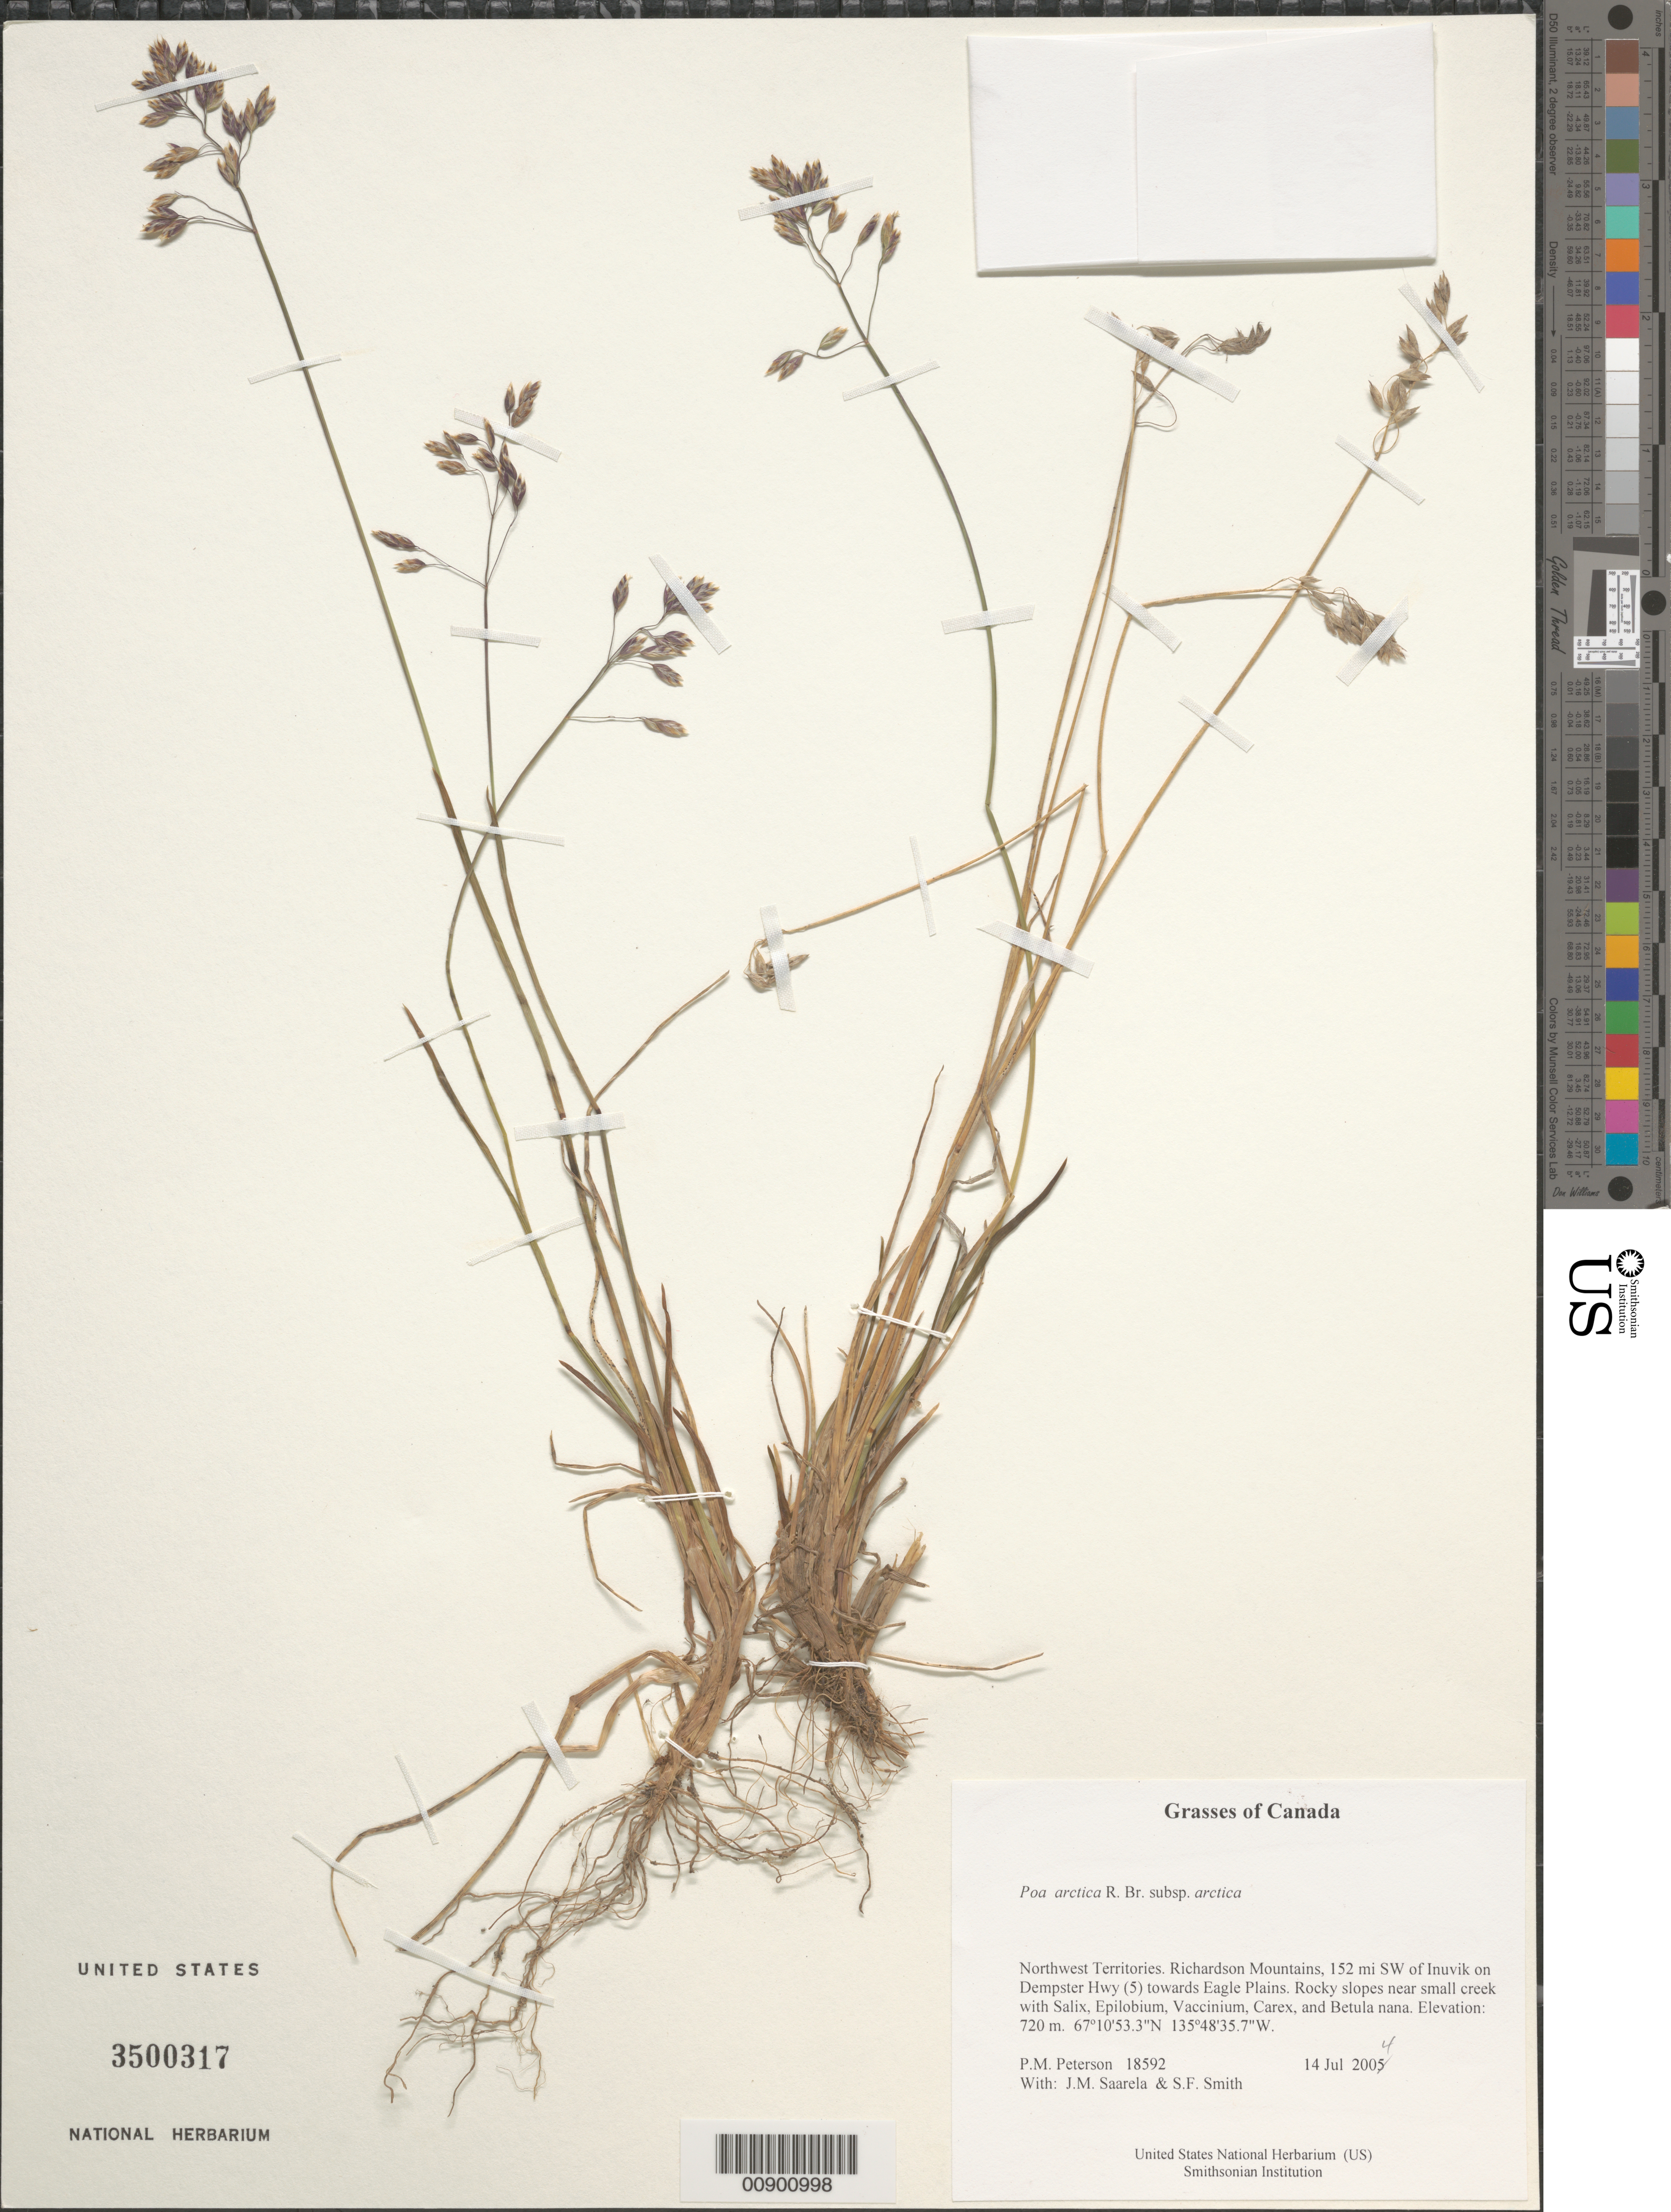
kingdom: Plantae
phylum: Tracheophyta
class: Liliopsida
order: Poales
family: Poaceae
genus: Poa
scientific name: Poa arctica subsp. arctica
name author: R. Br.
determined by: Soreng, Robert J., Research Associate (BOT), Smithsonian Institution - National Museum of Natural History (UNITED STATES)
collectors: P. M. Peterson, J. Saarela & S.F. Smith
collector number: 18592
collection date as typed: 14 Jul 2004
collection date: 2004-07-14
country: Canada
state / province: Northwest Territories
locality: Richardson Mountains, 152 mi SW of Inuvik on Dempster Hwy (5) towards Eagle Plains. Rocky slopes near small creek with Salix, Epilobium, Vaccinium, Carex, and Betula nana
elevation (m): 720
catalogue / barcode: US 3500317